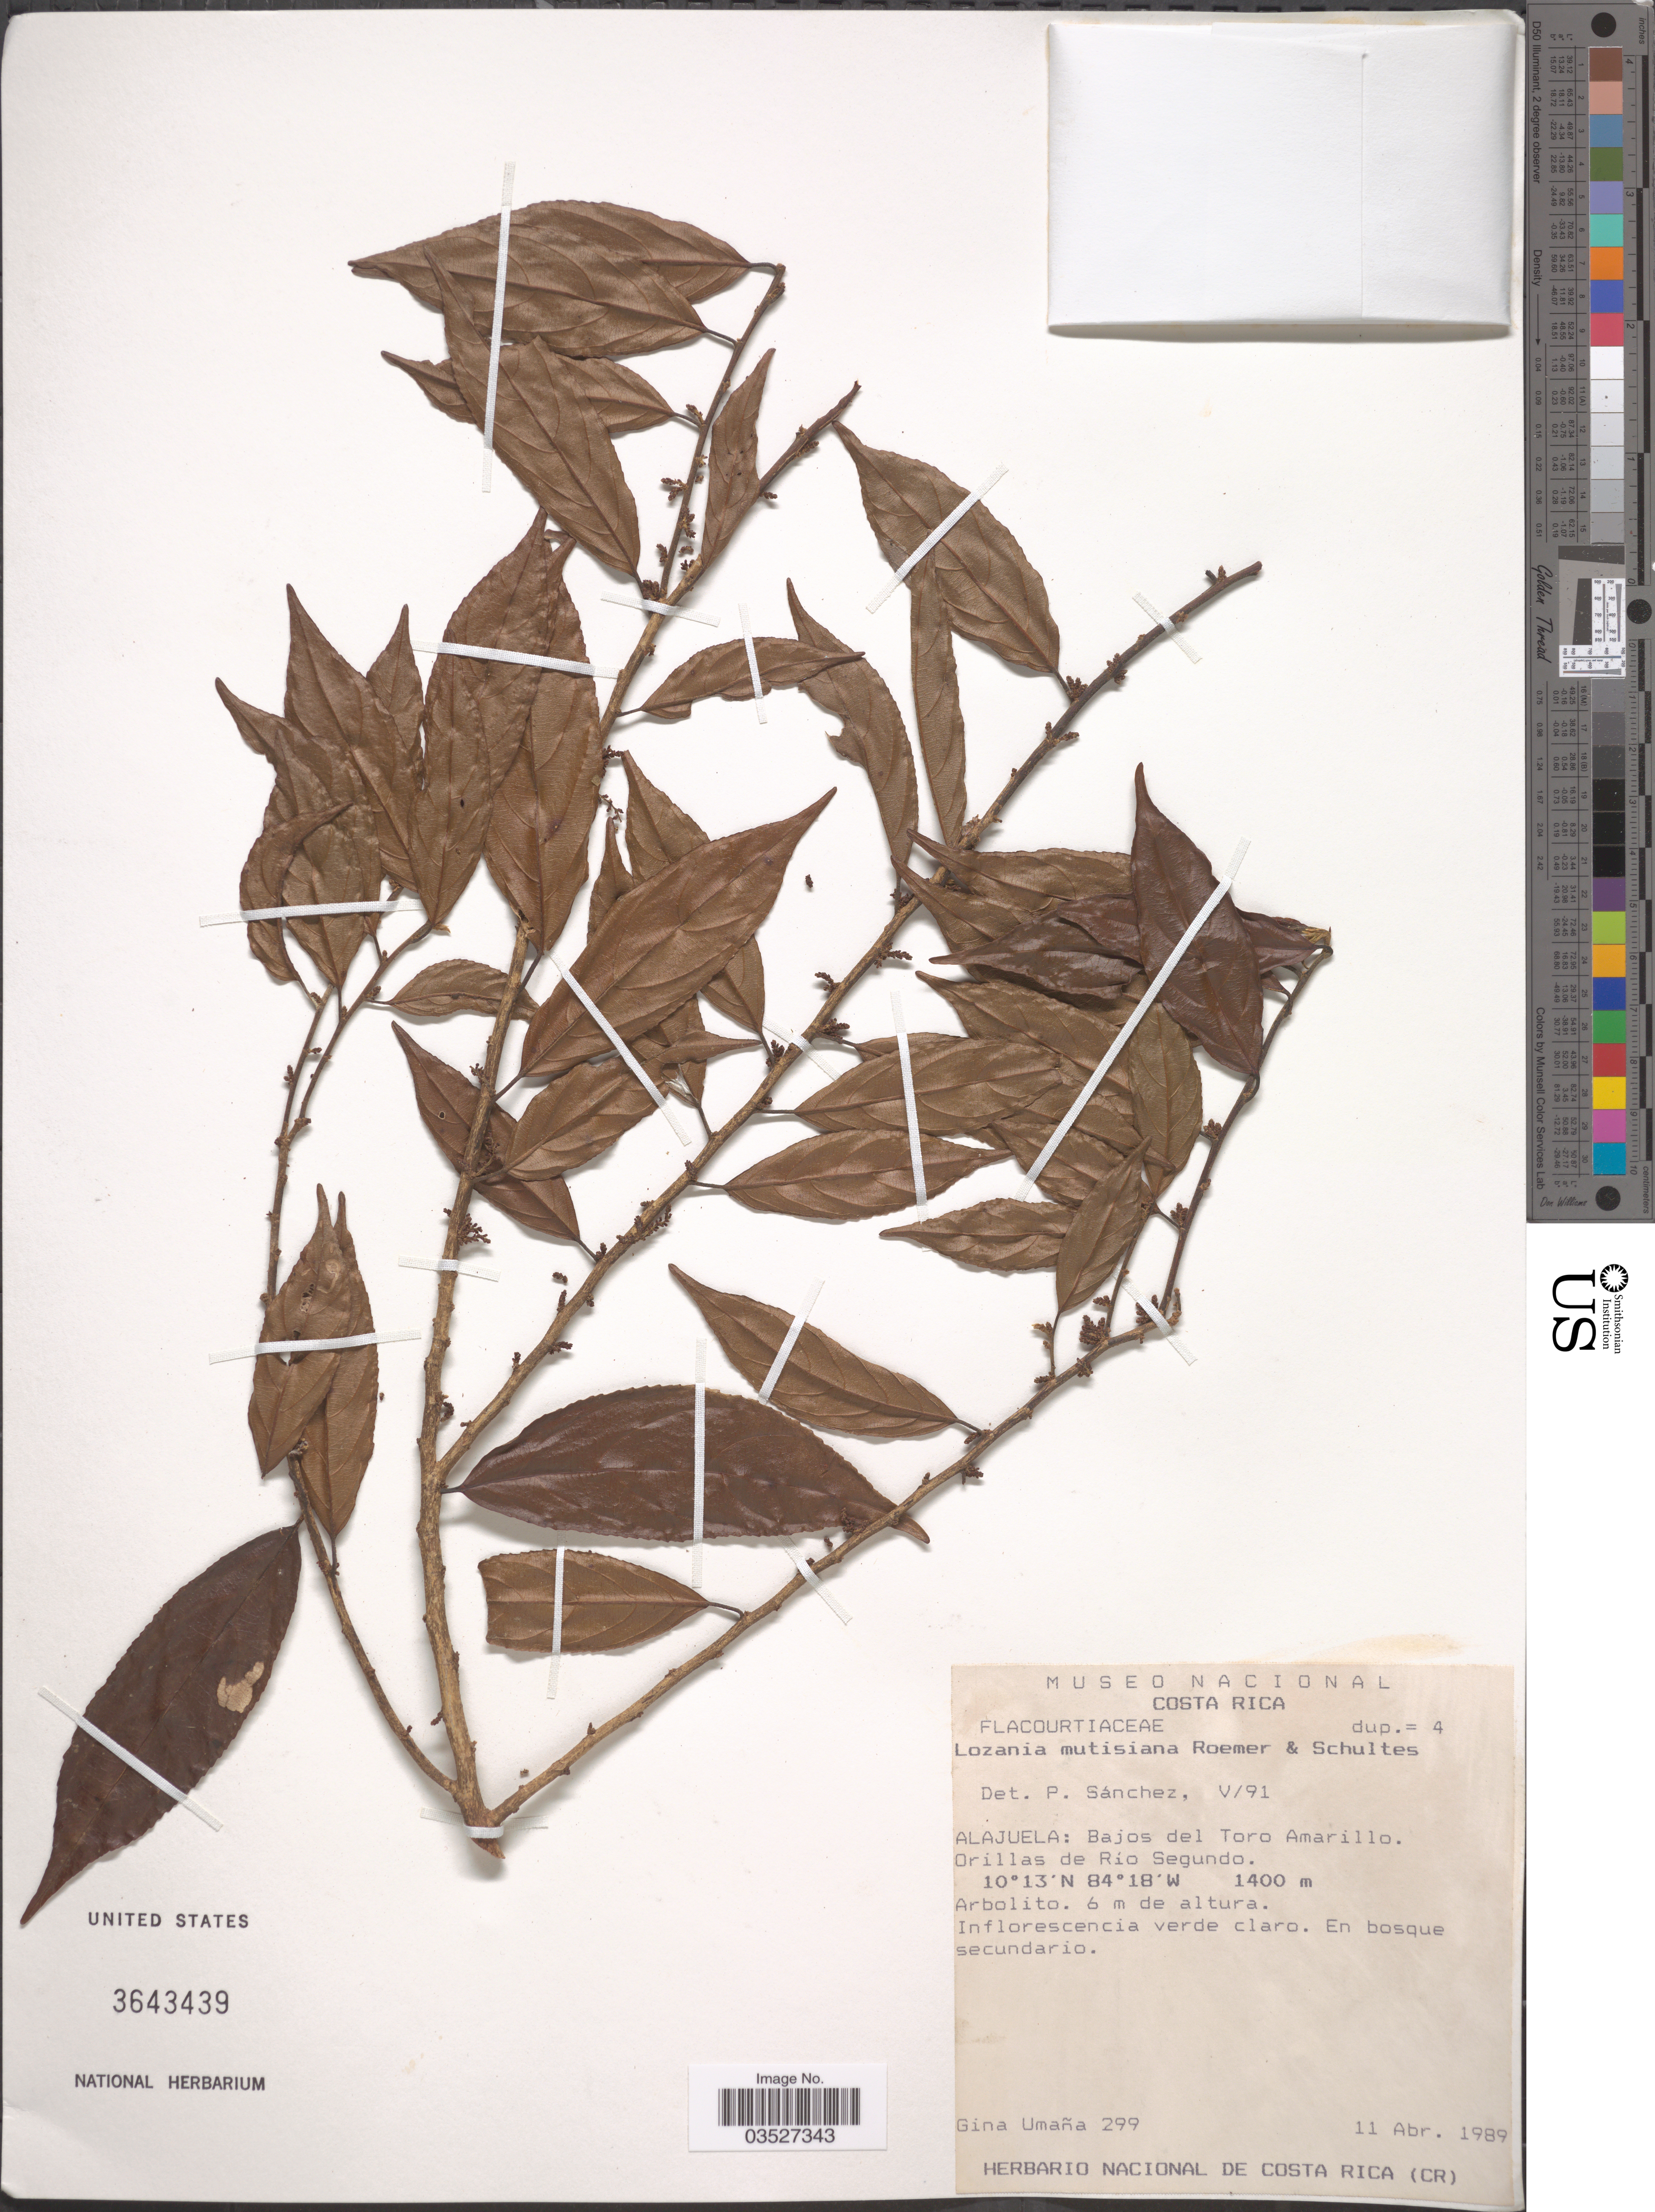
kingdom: Plantae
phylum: Tracheophyta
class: Magnoliopsida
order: Malpighiales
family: Lacistemataceae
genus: Lozania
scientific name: Lozania mutisiana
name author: Schult. in Roem. & Schult.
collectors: G. Umana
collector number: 299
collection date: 1989-04-11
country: Costa Rica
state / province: Alajuela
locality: Bajos del Toro Amarillo. Orillas de Río Segundo.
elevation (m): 1400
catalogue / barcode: US 3643439